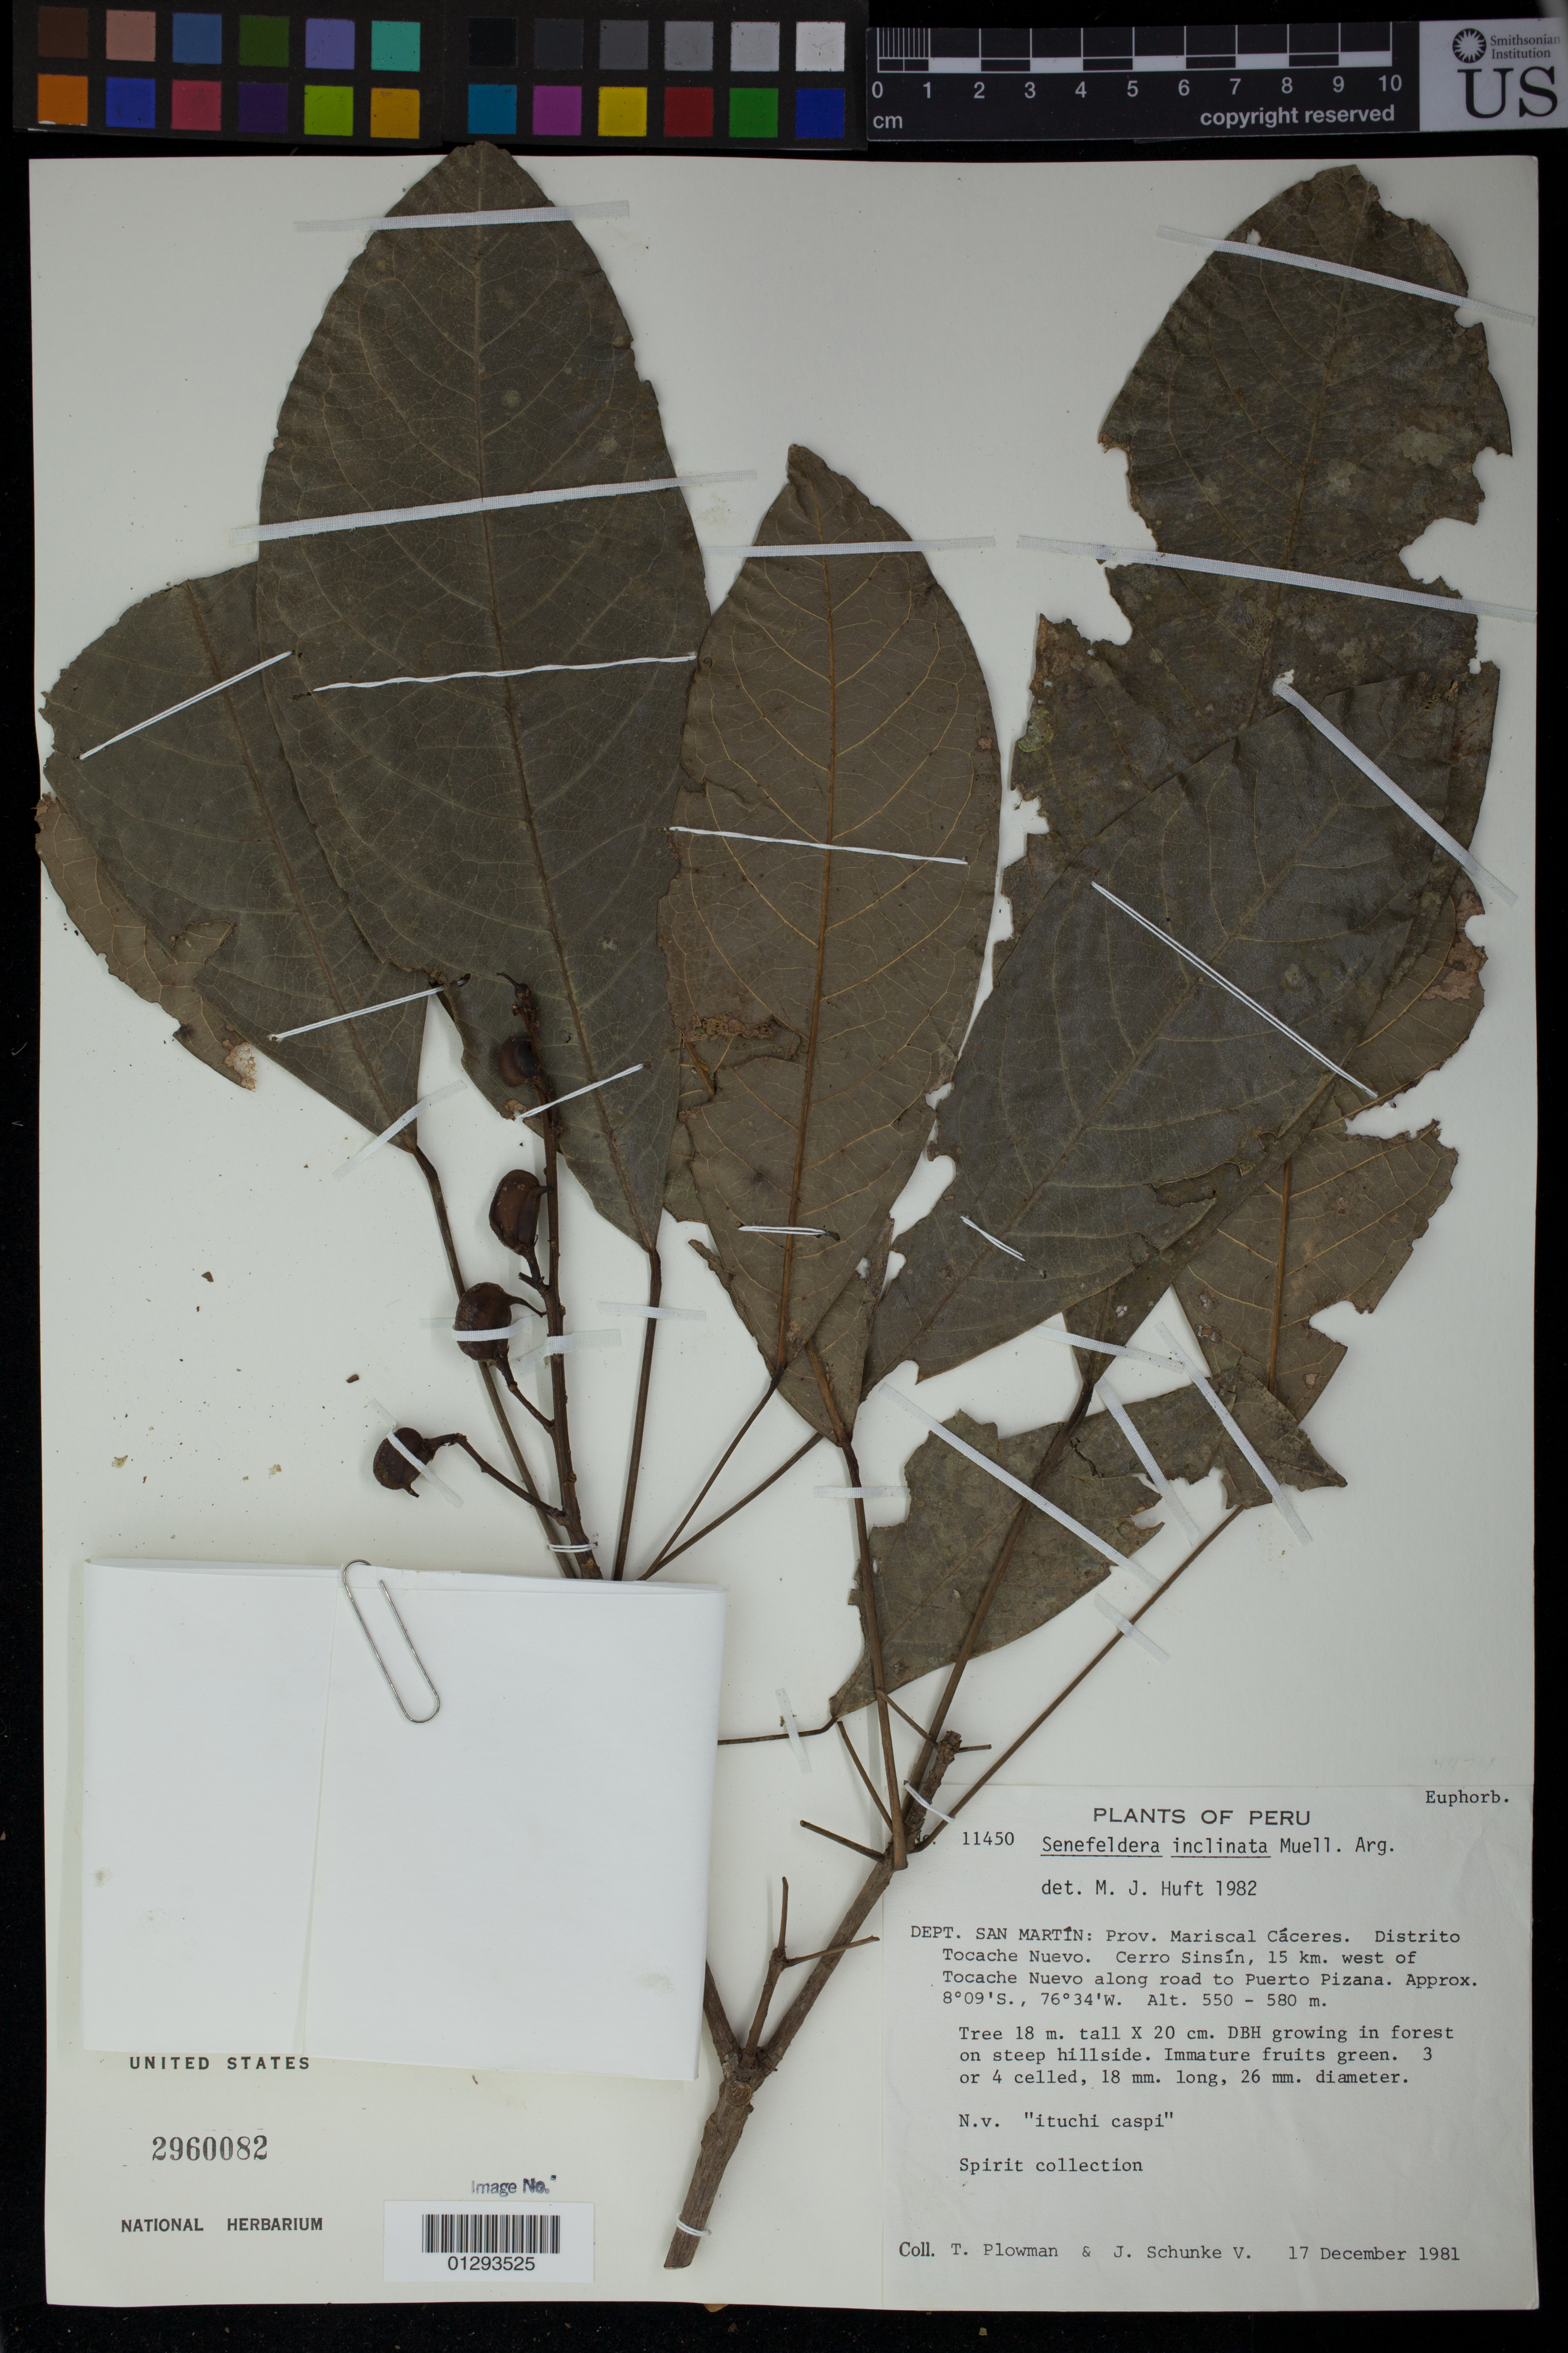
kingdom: Plantae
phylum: Tracheophyta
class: Magnoliopsida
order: Malpighiales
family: Euphorbiaceae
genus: Senefeldera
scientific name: Senefeldera inclinata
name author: Müll. Arg.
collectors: T. Plowman & J. Schunke Vigo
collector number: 11450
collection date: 1981-12-17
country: Peru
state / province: San Martín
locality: Prov. Mariscal Caceres. Distrito Tocache Nuevo. Cerro Sinsin, 15 km. west of Tocache Nuevo along road to Puerto Pizana.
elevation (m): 550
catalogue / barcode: US 2960082